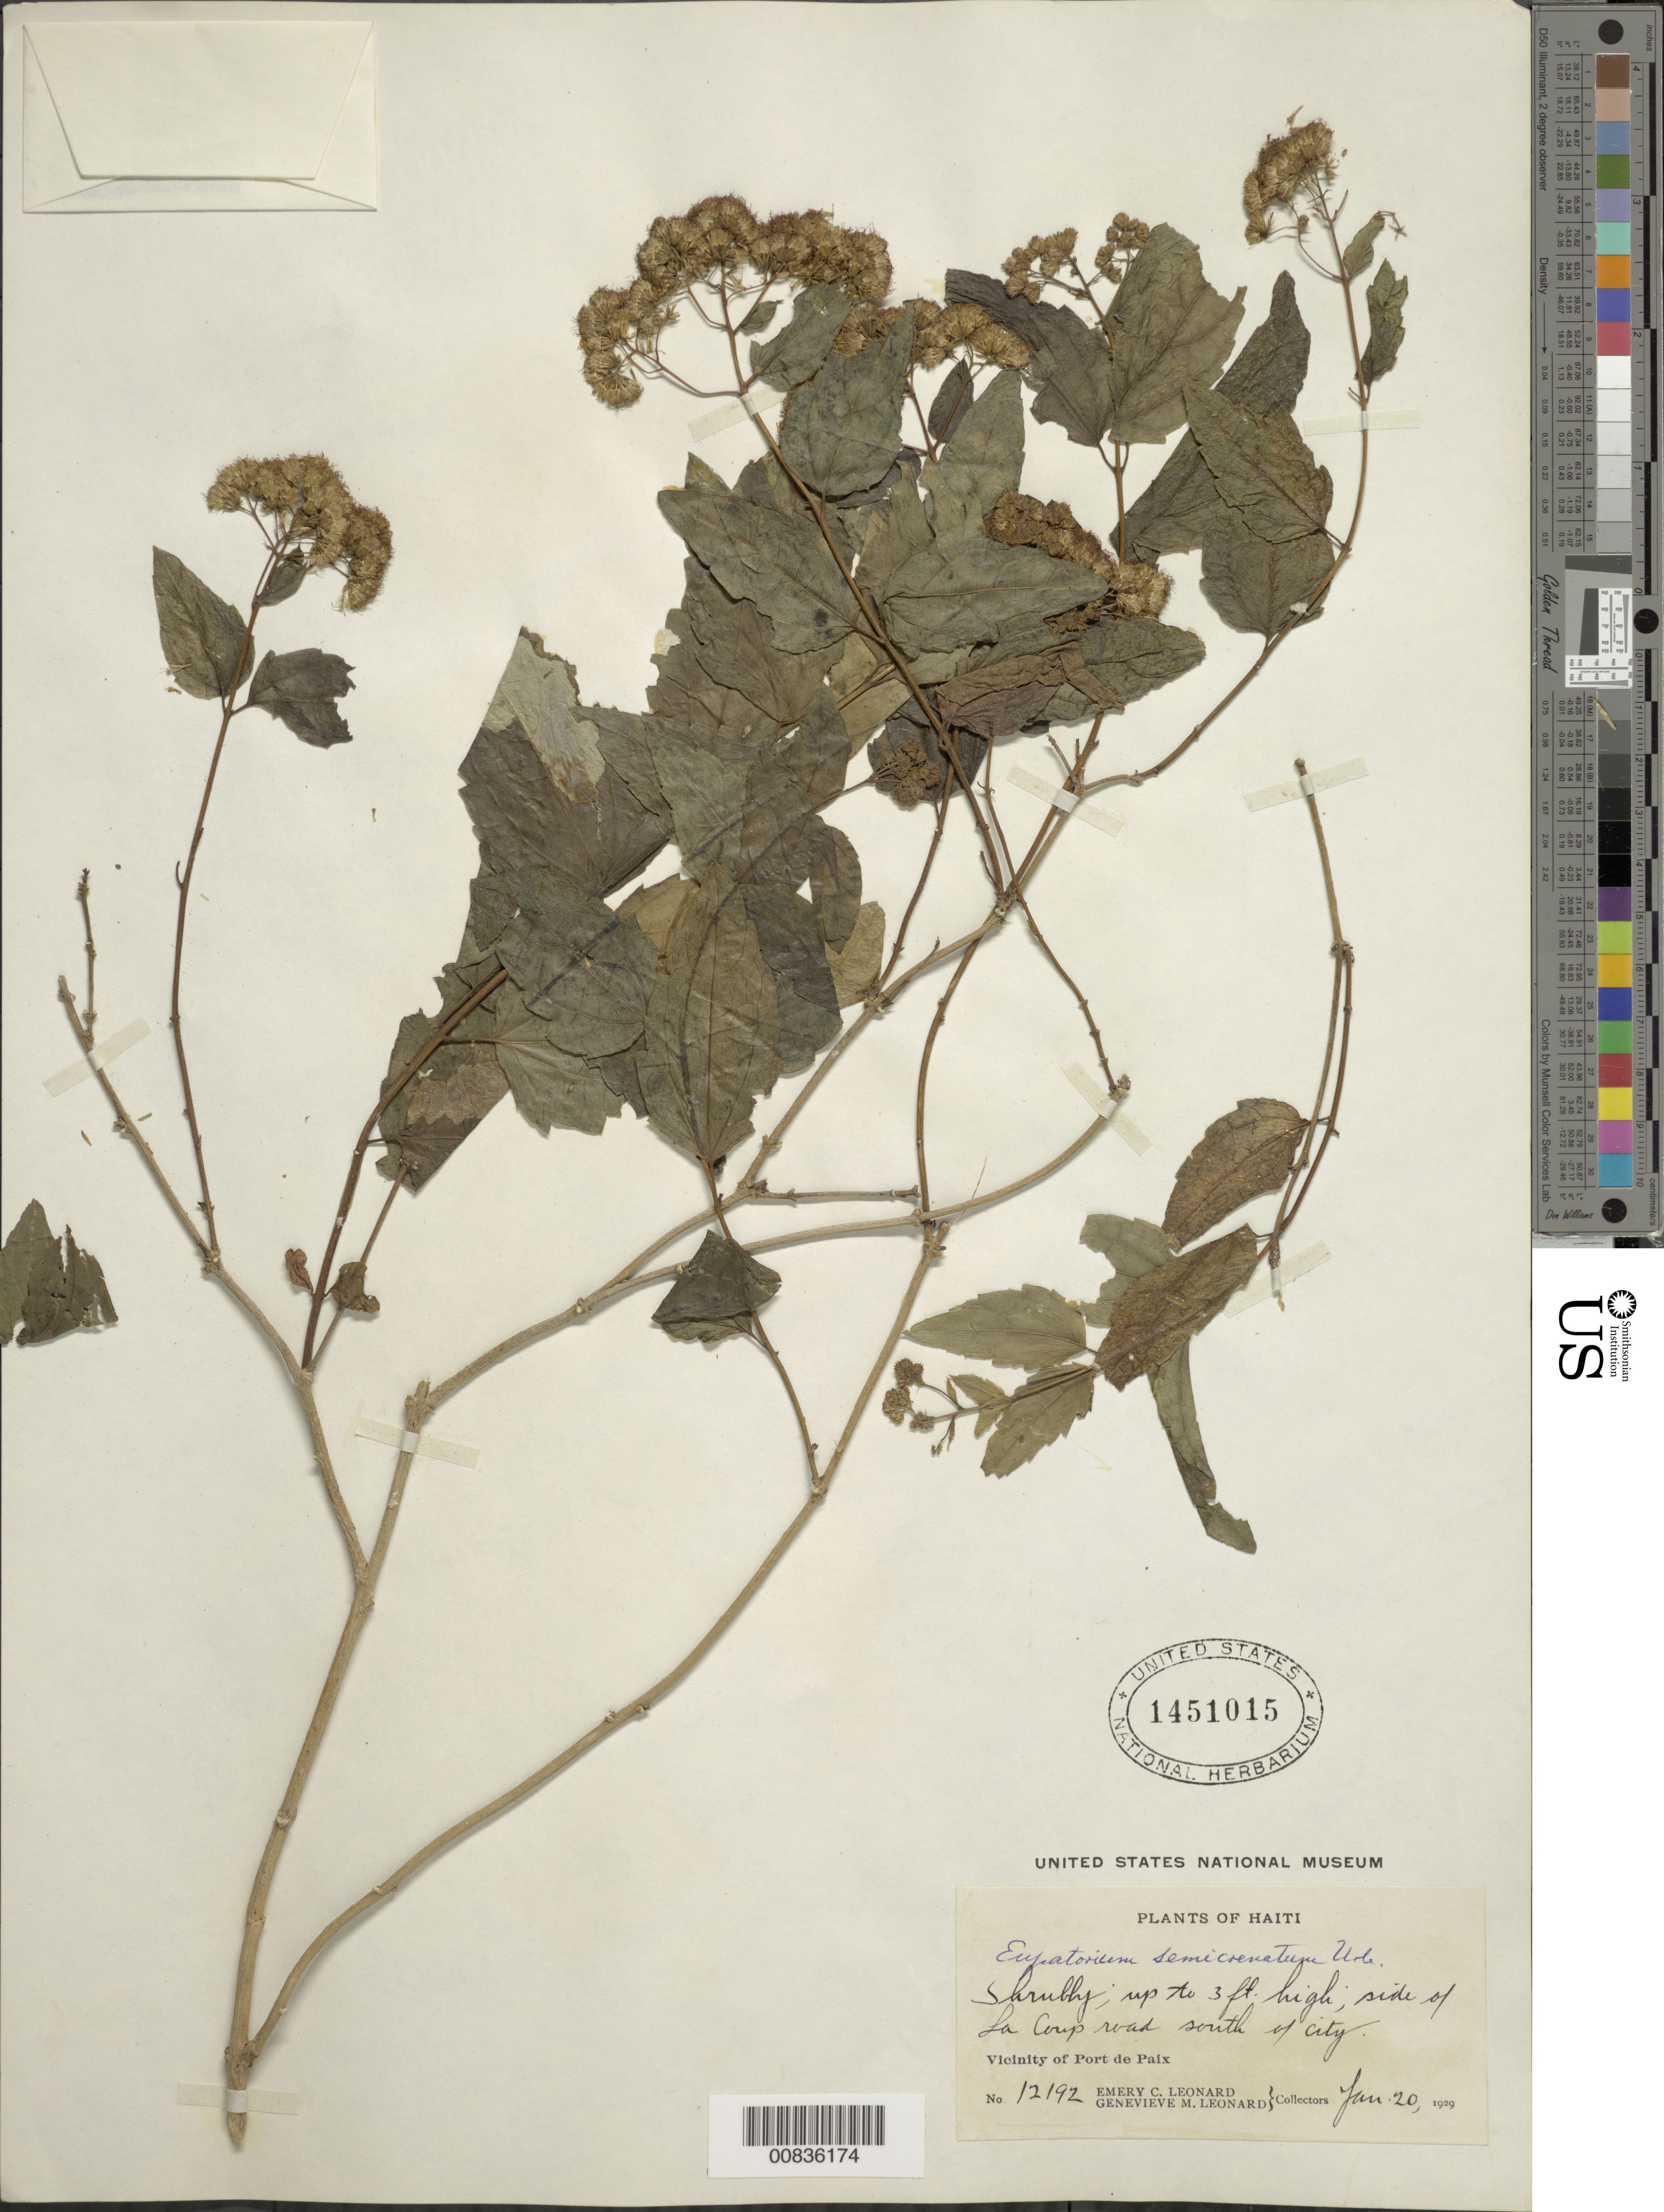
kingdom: Plantae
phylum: Tracheophyta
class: Magnoliopsida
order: Asterales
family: Asteraceae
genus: Koanophyllon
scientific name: Koanophyllon semicrenatum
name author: (Urb.) R.M. King & H. Rob.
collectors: E. C. Leonard & G. M. Leonard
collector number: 12192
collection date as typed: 20 Jan 1929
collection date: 1929-01-20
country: Haiti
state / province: Nord-Ouest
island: Hispaniola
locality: Vicinity of Port de Paix, side of La Coup Road, S of the city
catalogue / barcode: US 1451015